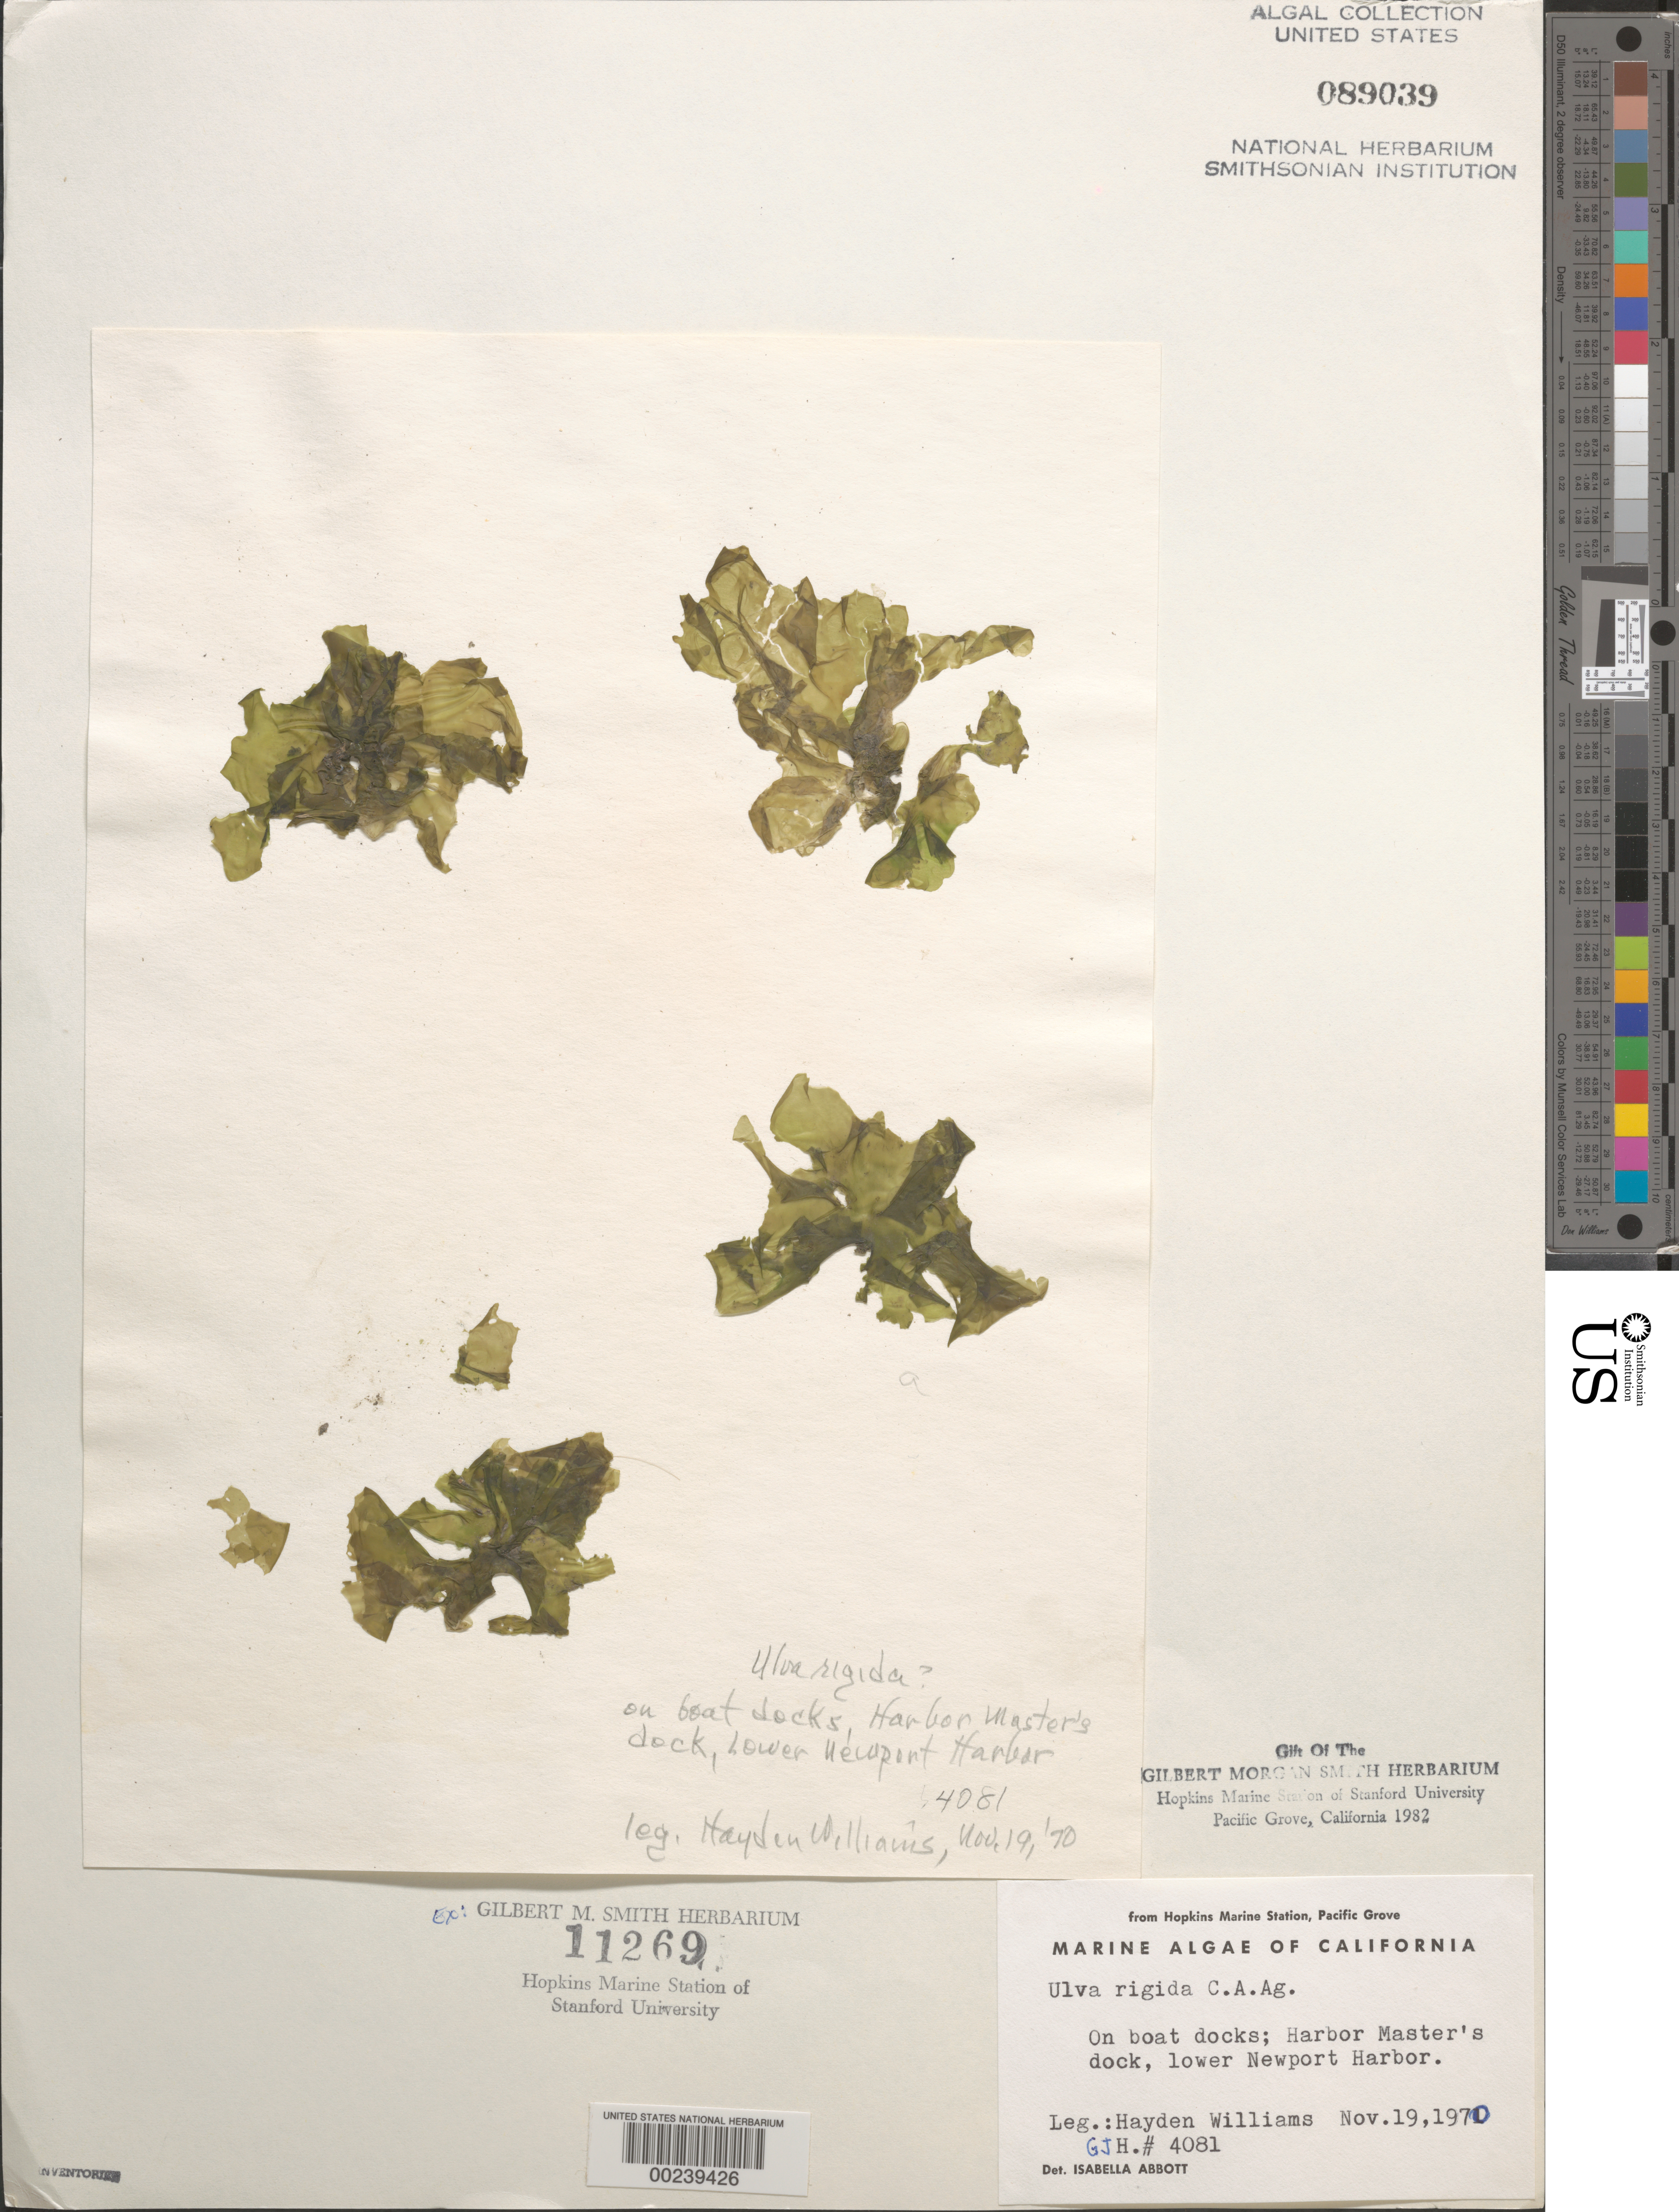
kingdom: Plantae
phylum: Chlorophyta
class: Ulvophyceae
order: Ulvales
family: Ulvaceae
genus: Ulva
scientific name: Ulva rigida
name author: C. Agardh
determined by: Abbott, Isabella A.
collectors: H. R. Williams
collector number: GJH 4081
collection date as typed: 19 Nov 1970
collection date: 1970-11-19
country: United States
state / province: California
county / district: Orange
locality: Lower Newport Harbor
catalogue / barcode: US 89039